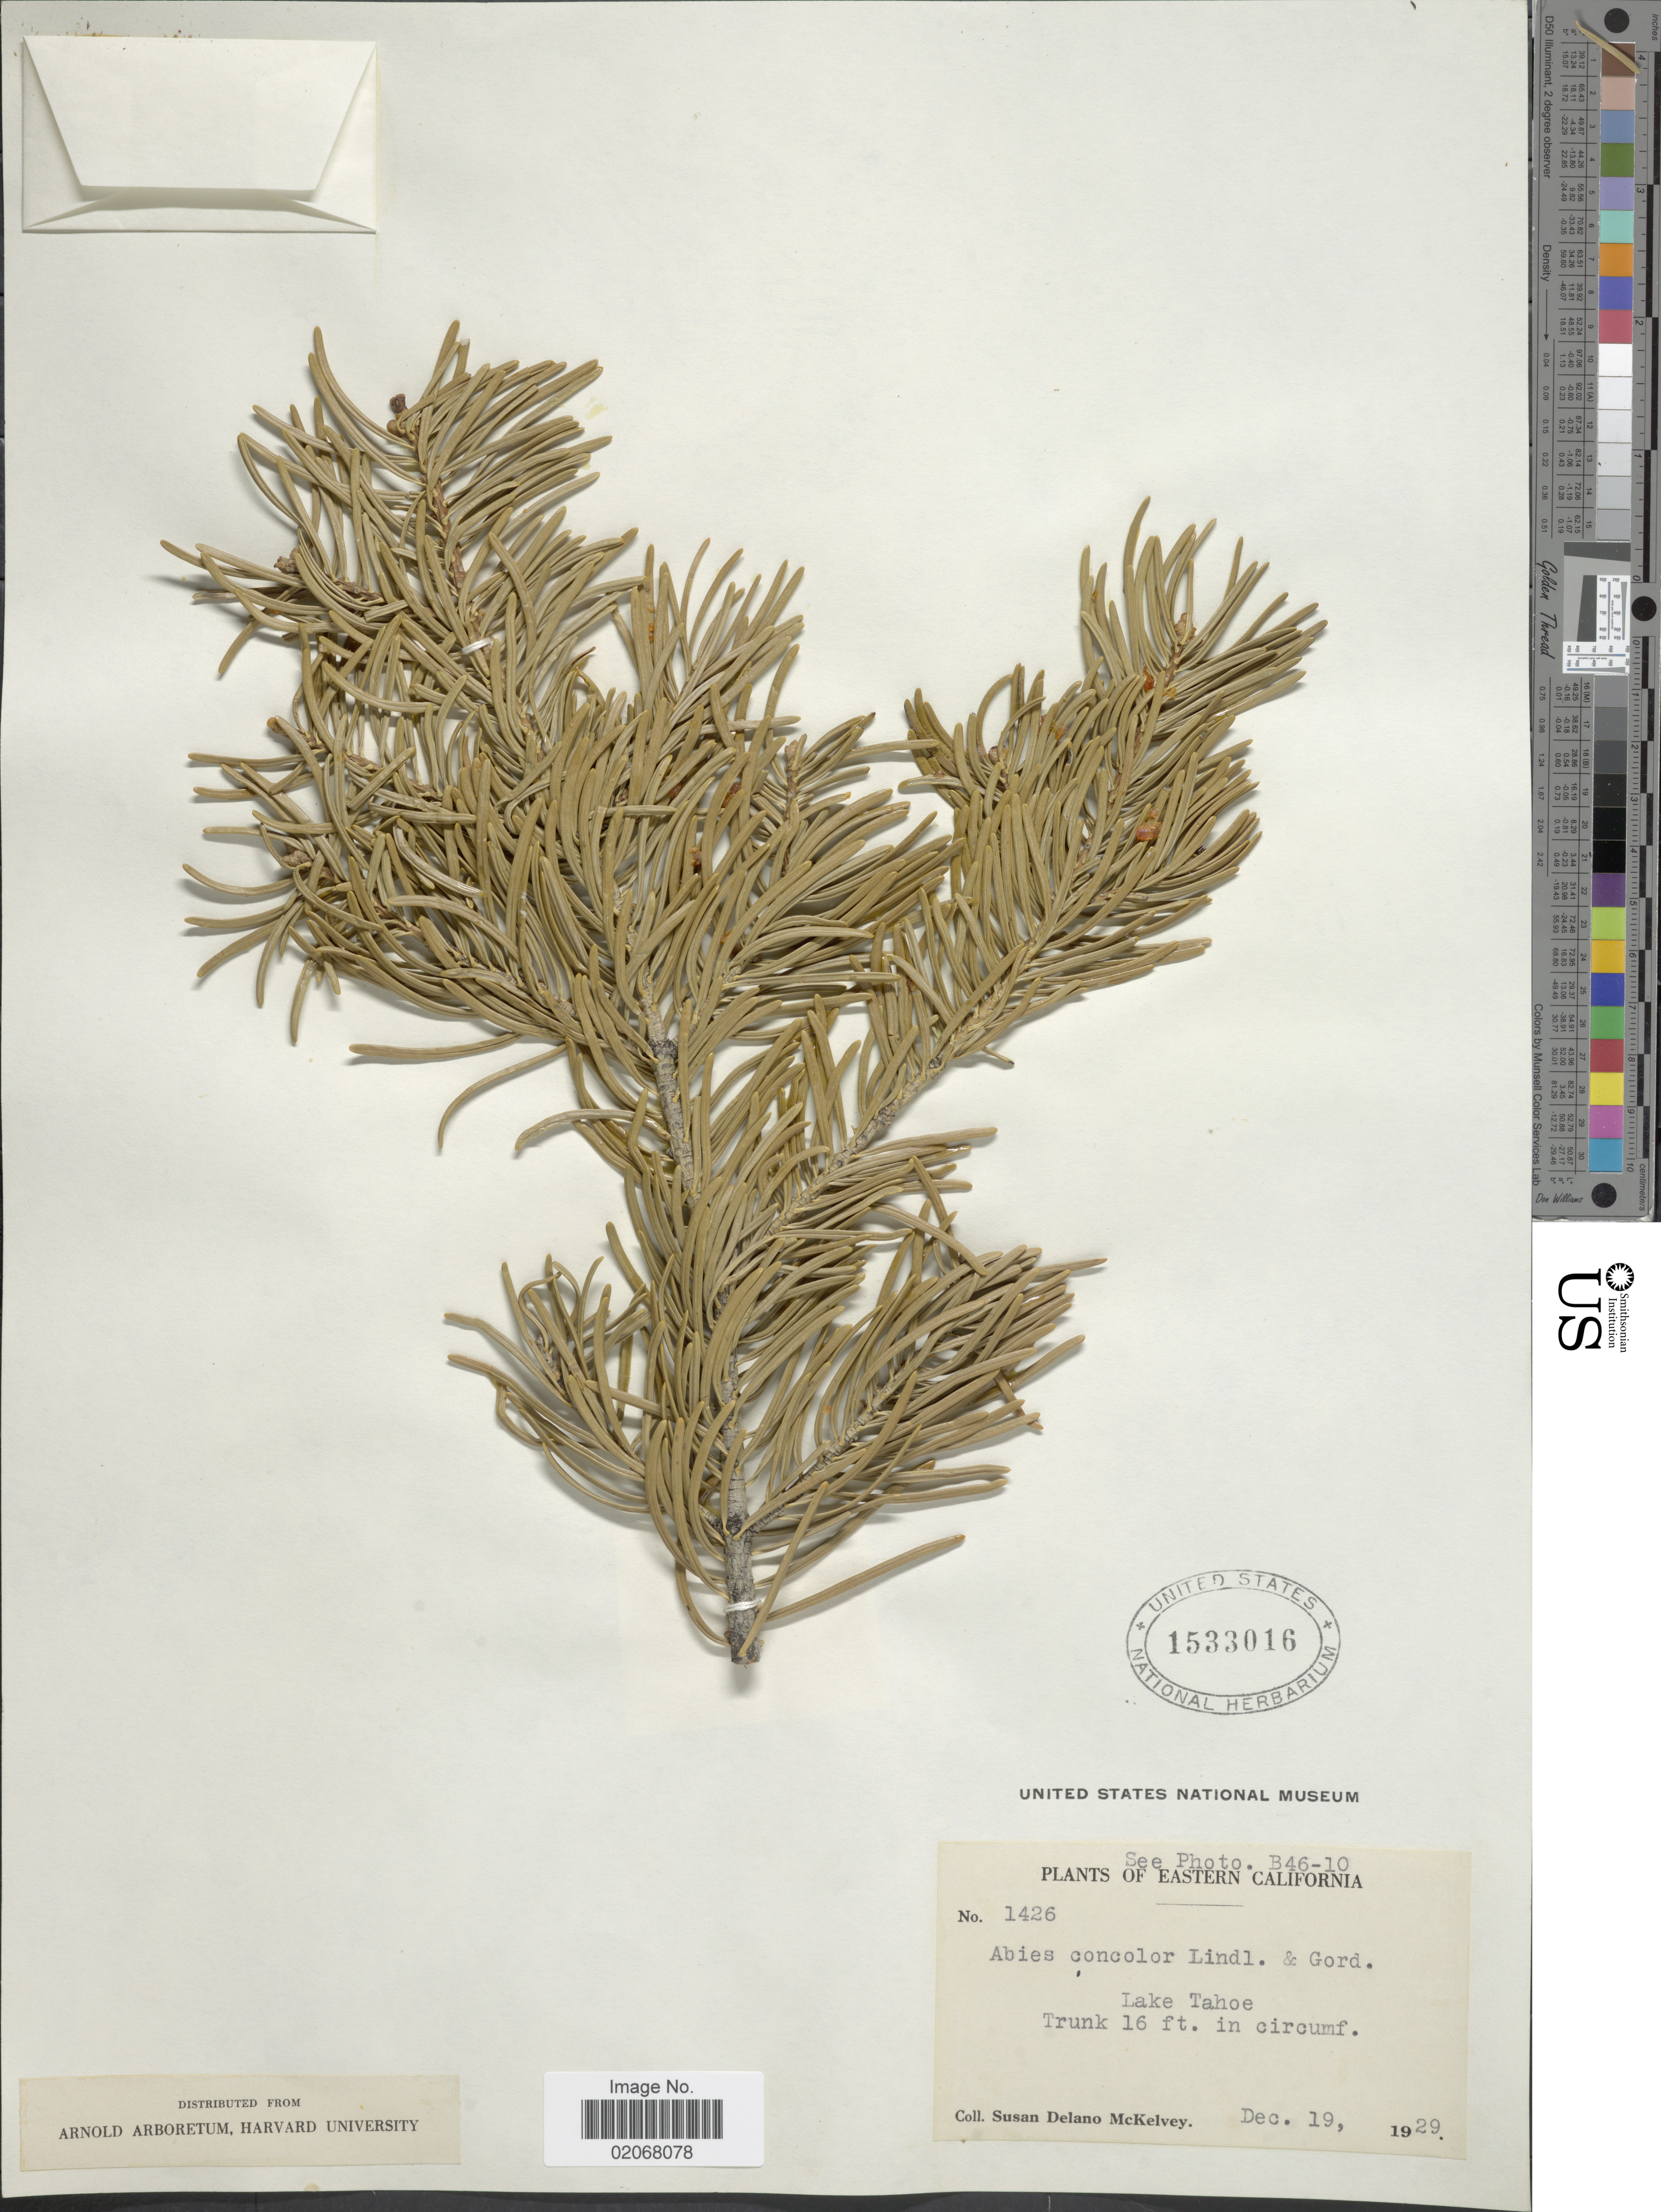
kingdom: Plantae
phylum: Tracheophyta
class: Pinopsida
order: Pinales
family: Pinaceae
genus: Abies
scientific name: Abies concolor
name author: (Gordon & Glend.) Lindl. ex Hildebr.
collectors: S. A. McKelvey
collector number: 1426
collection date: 1929-12-19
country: United States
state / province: California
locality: Eastern California, Lake Tahoe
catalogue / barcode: US 1533016